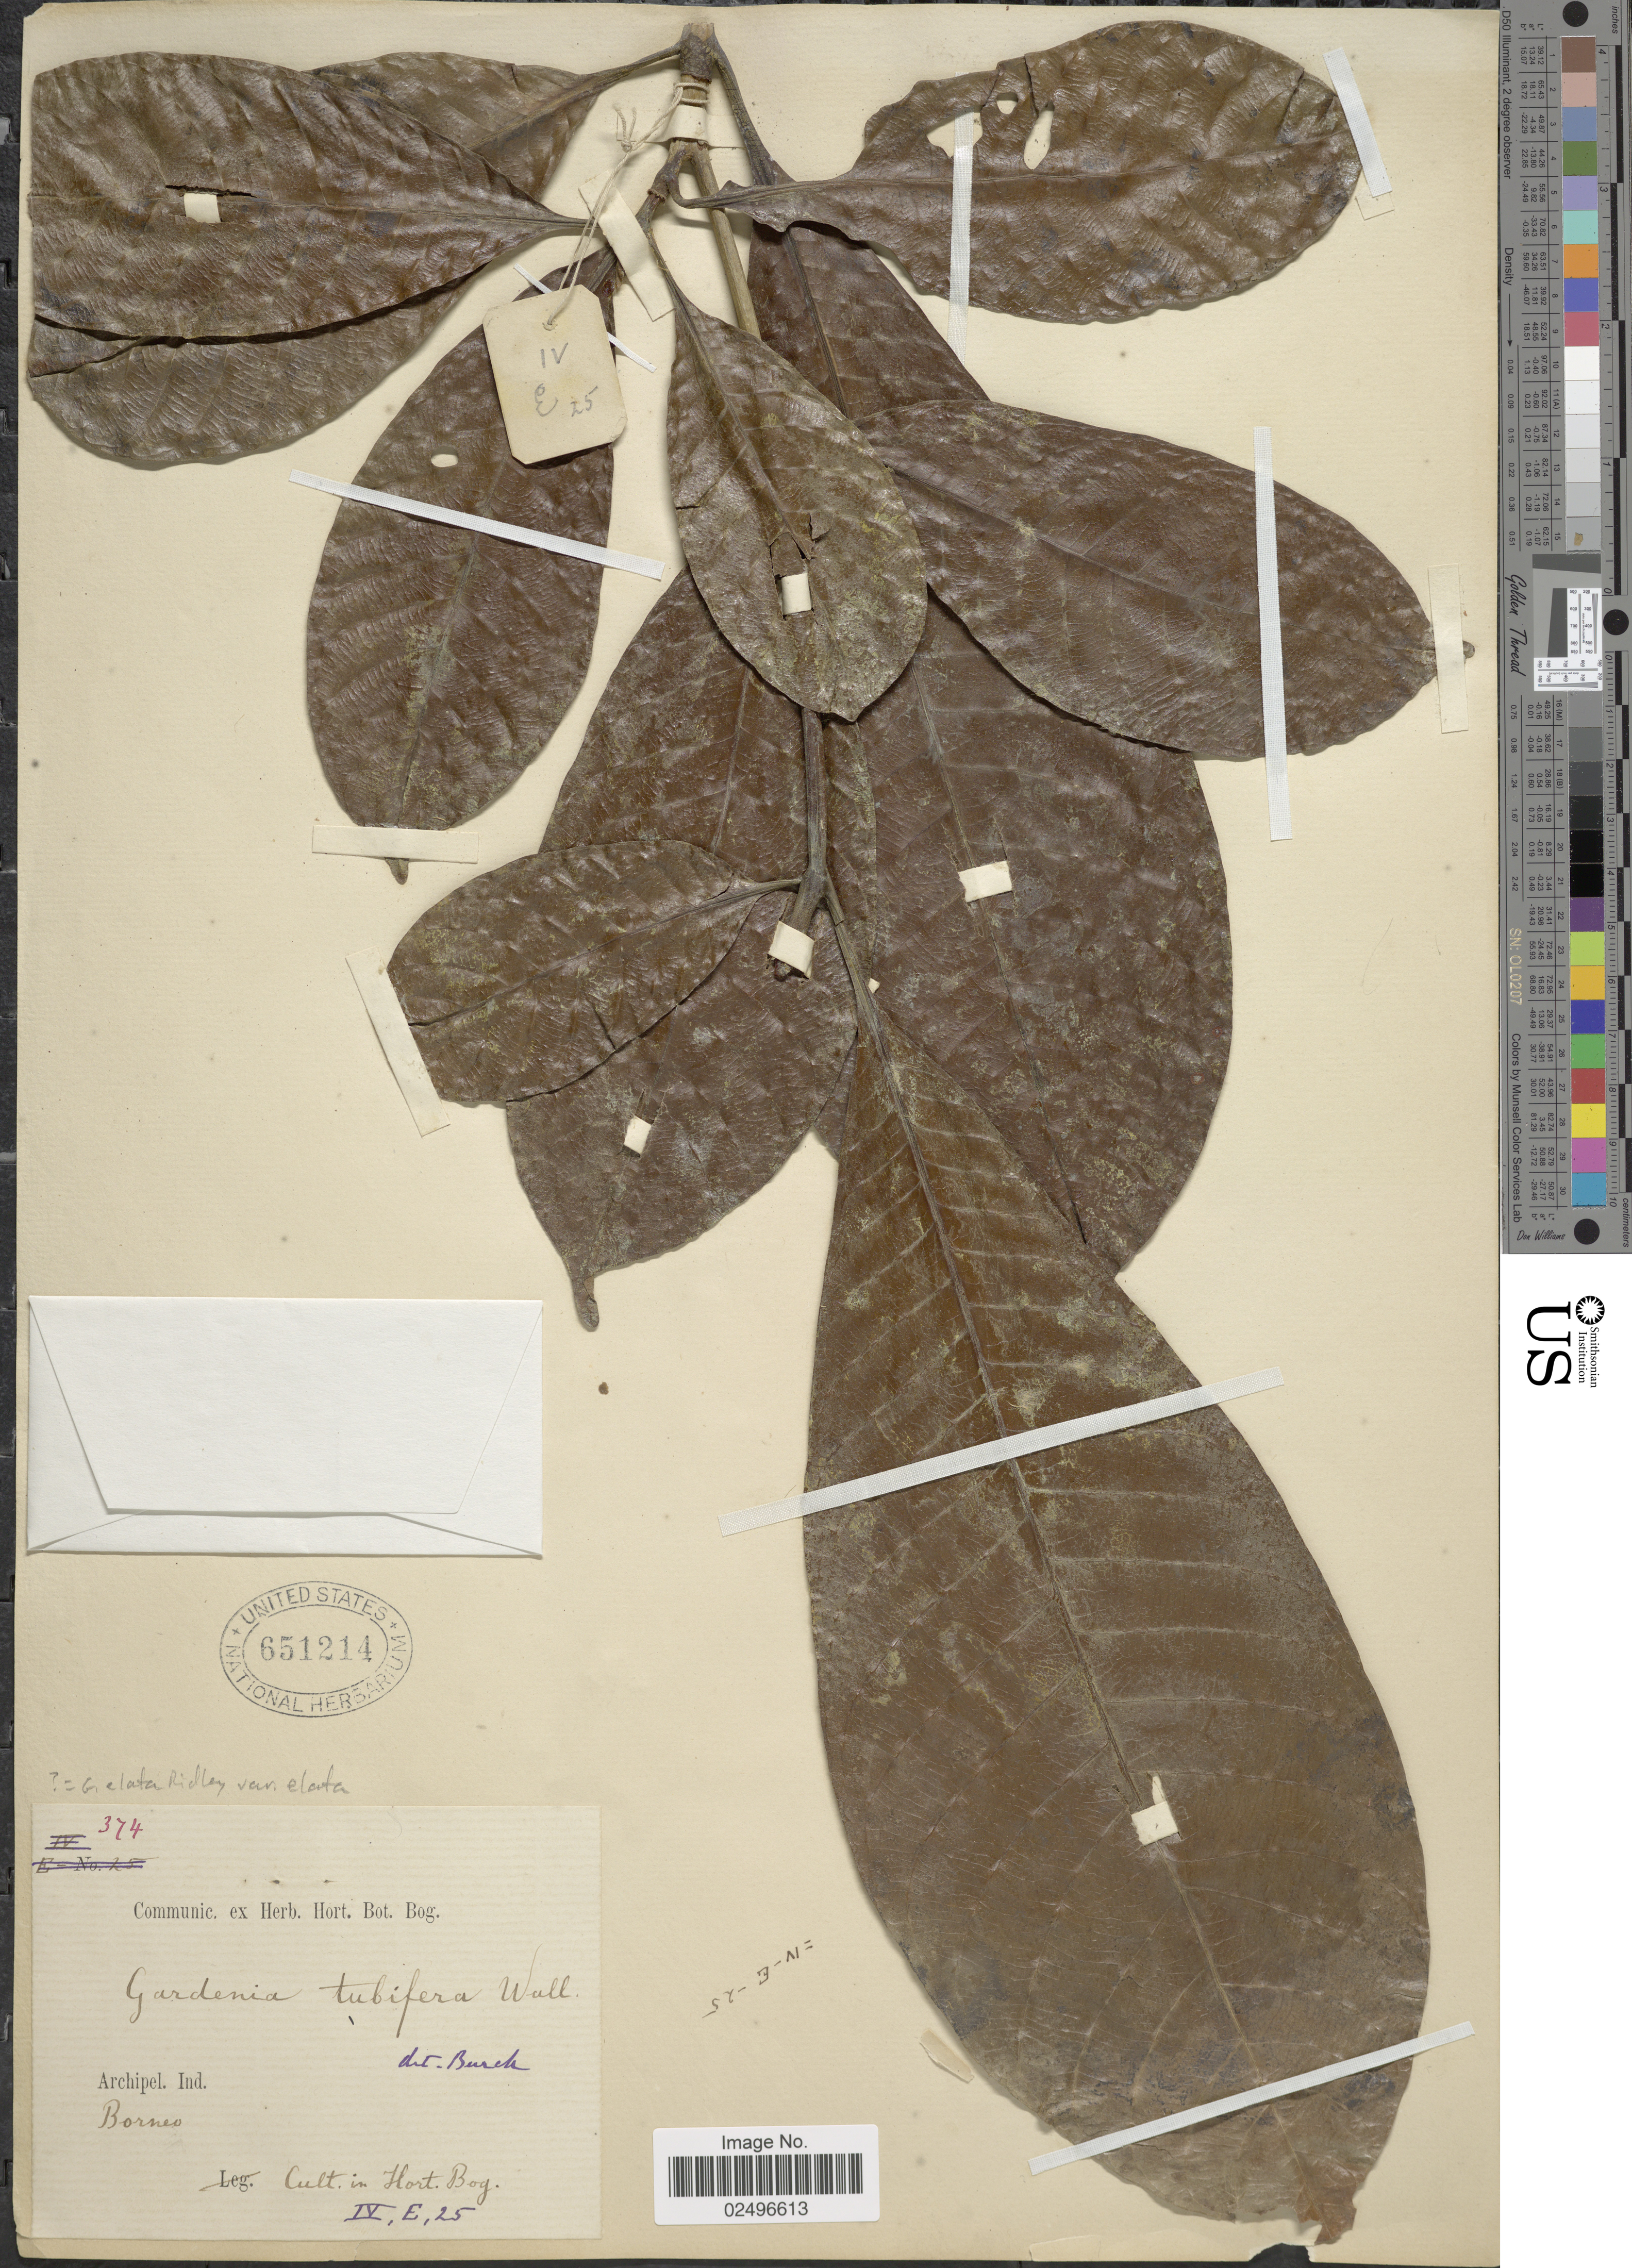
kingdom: Plantae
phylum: Tracheophyta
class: Magnoliopsida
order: Gentianales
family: Rubiaceae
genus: Gardenia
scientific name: Gardenia tubifera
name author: Wall.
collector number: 374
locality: Archipel. Ind. Borneo. Cult. in Hort Bpg. IV, E, 25 [unsure placement]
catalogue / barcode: US 651214